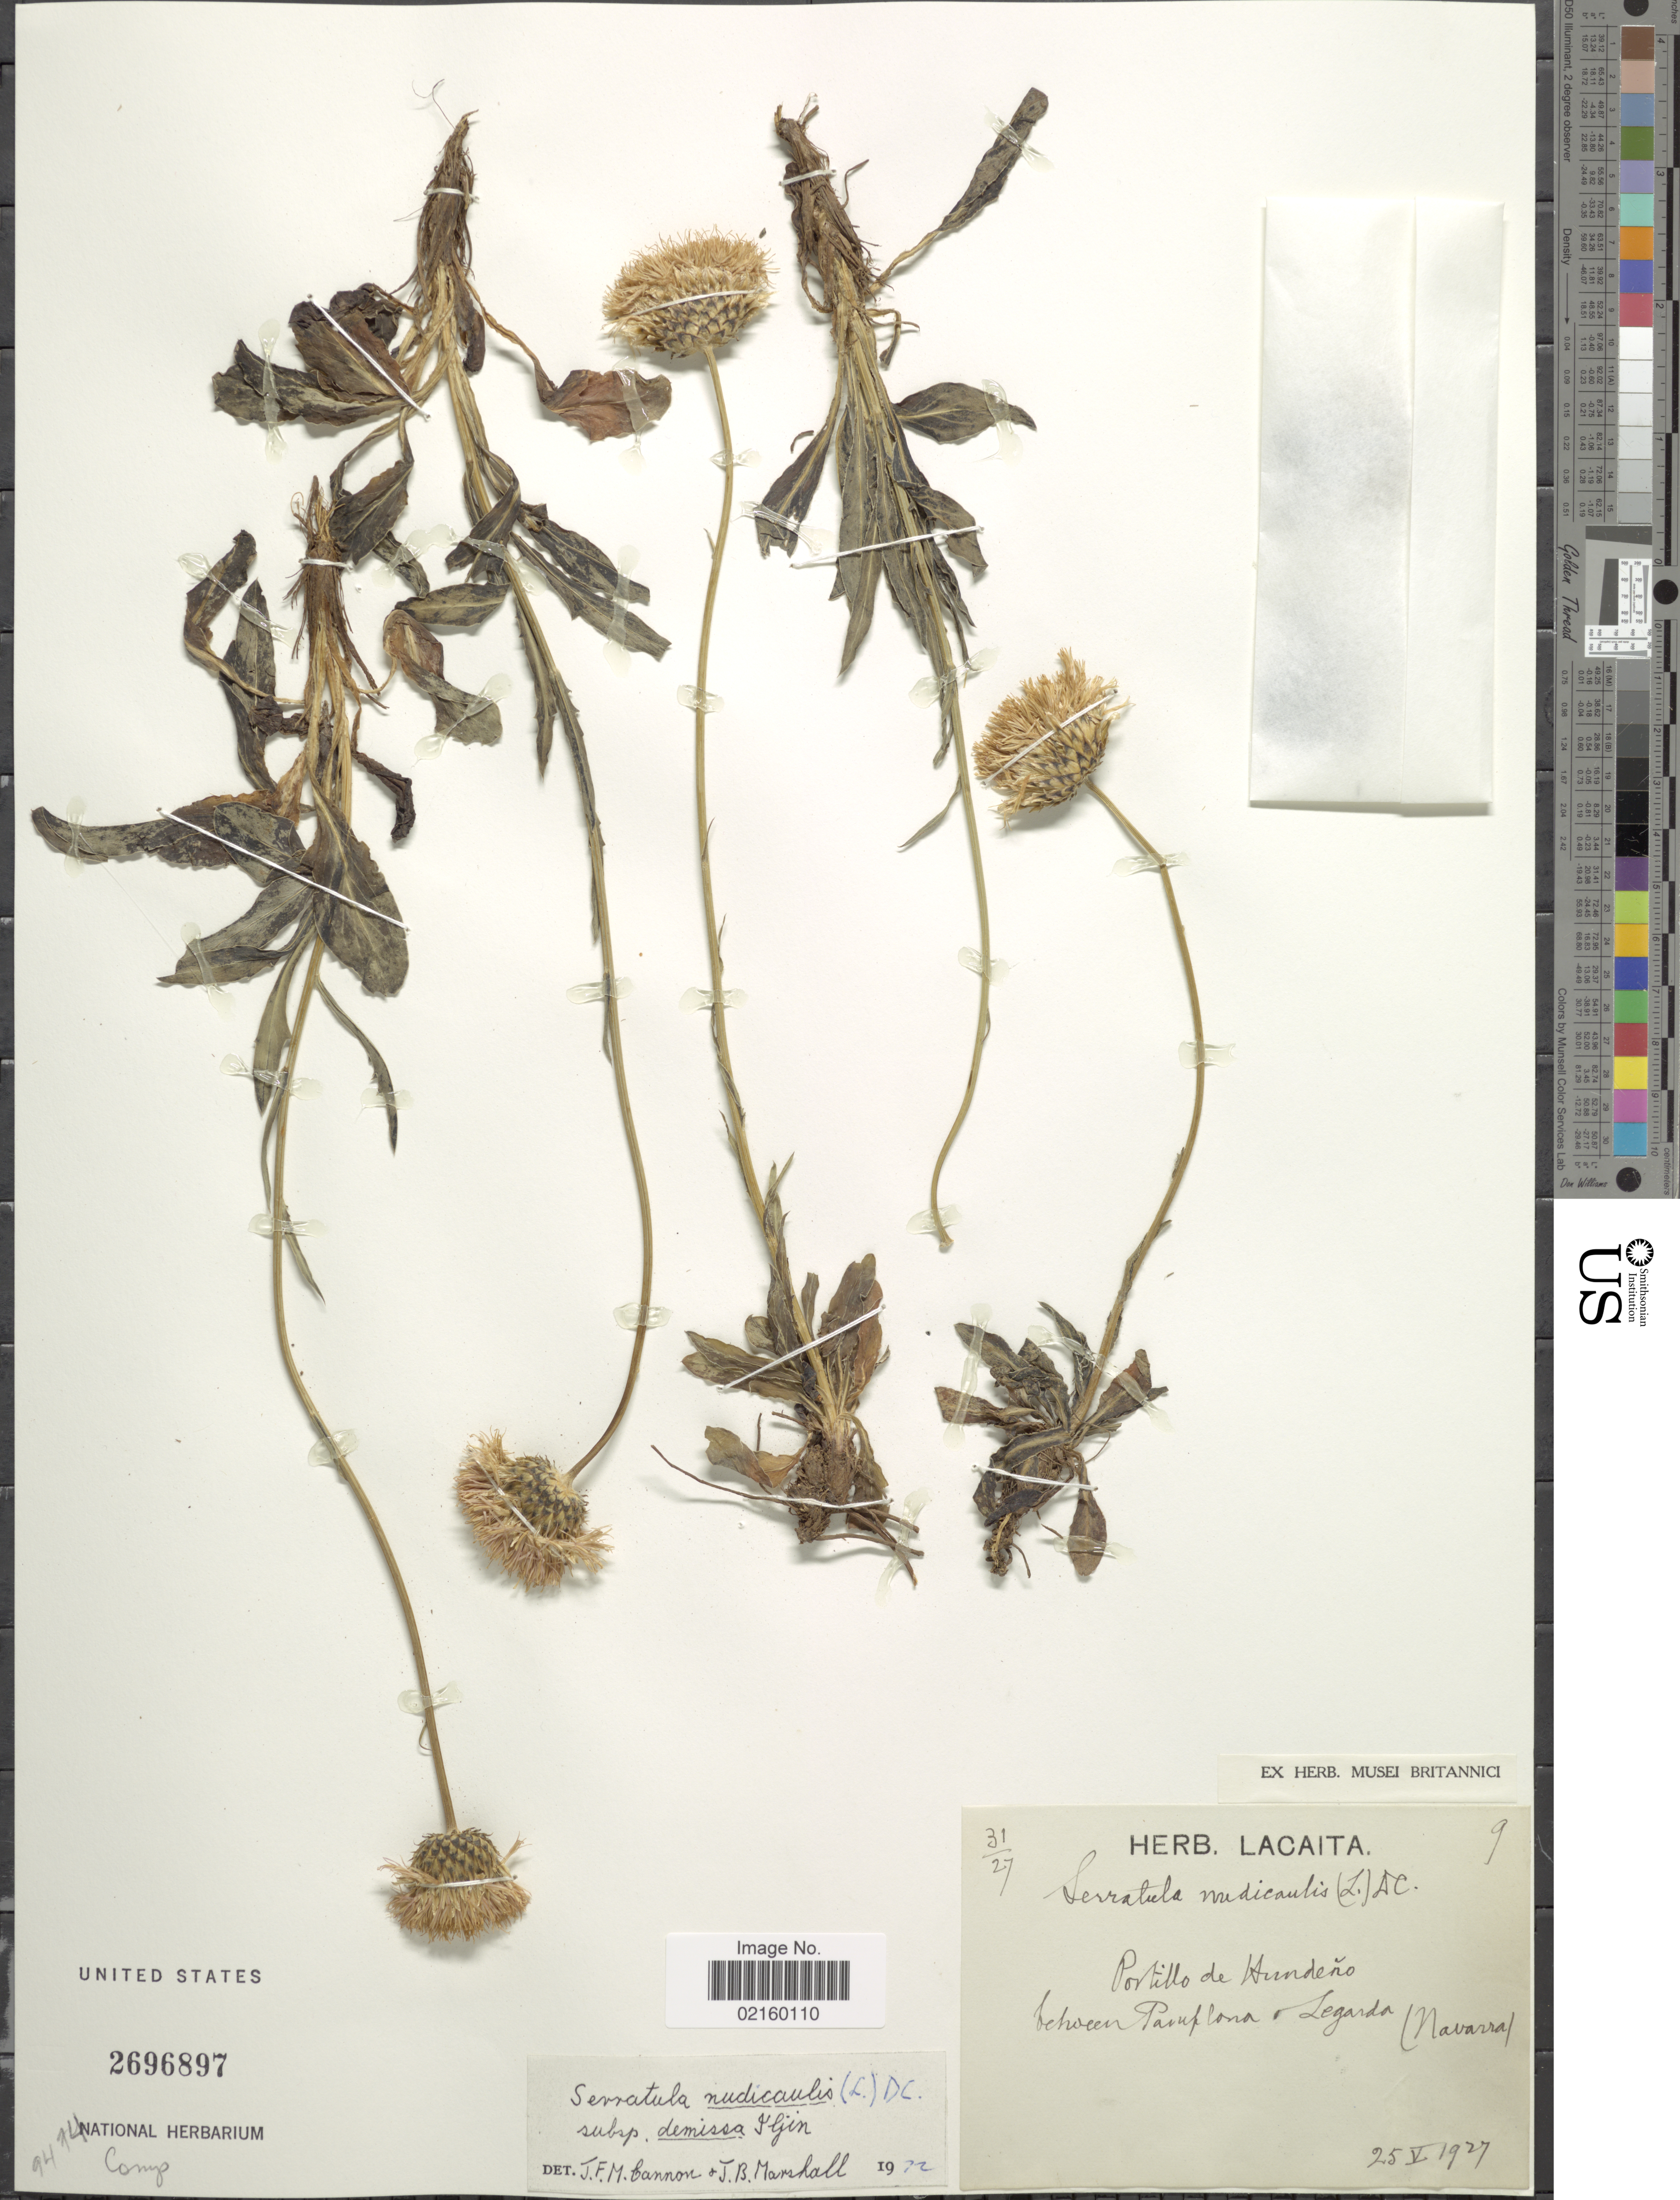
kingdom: Plantae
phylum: Tracheophyta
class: Magnoliopsida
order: Asterales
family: Asteraceae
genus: Klasea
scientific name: Klasea nudicaulis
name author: (L.) Fourr.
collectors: ex herb. Lacaita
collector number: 31/27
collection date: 1927-05-25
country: Spain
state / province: Navarra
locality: Portillo de Hundeño, between Pamplona and Legarda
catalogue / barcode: US 2696897